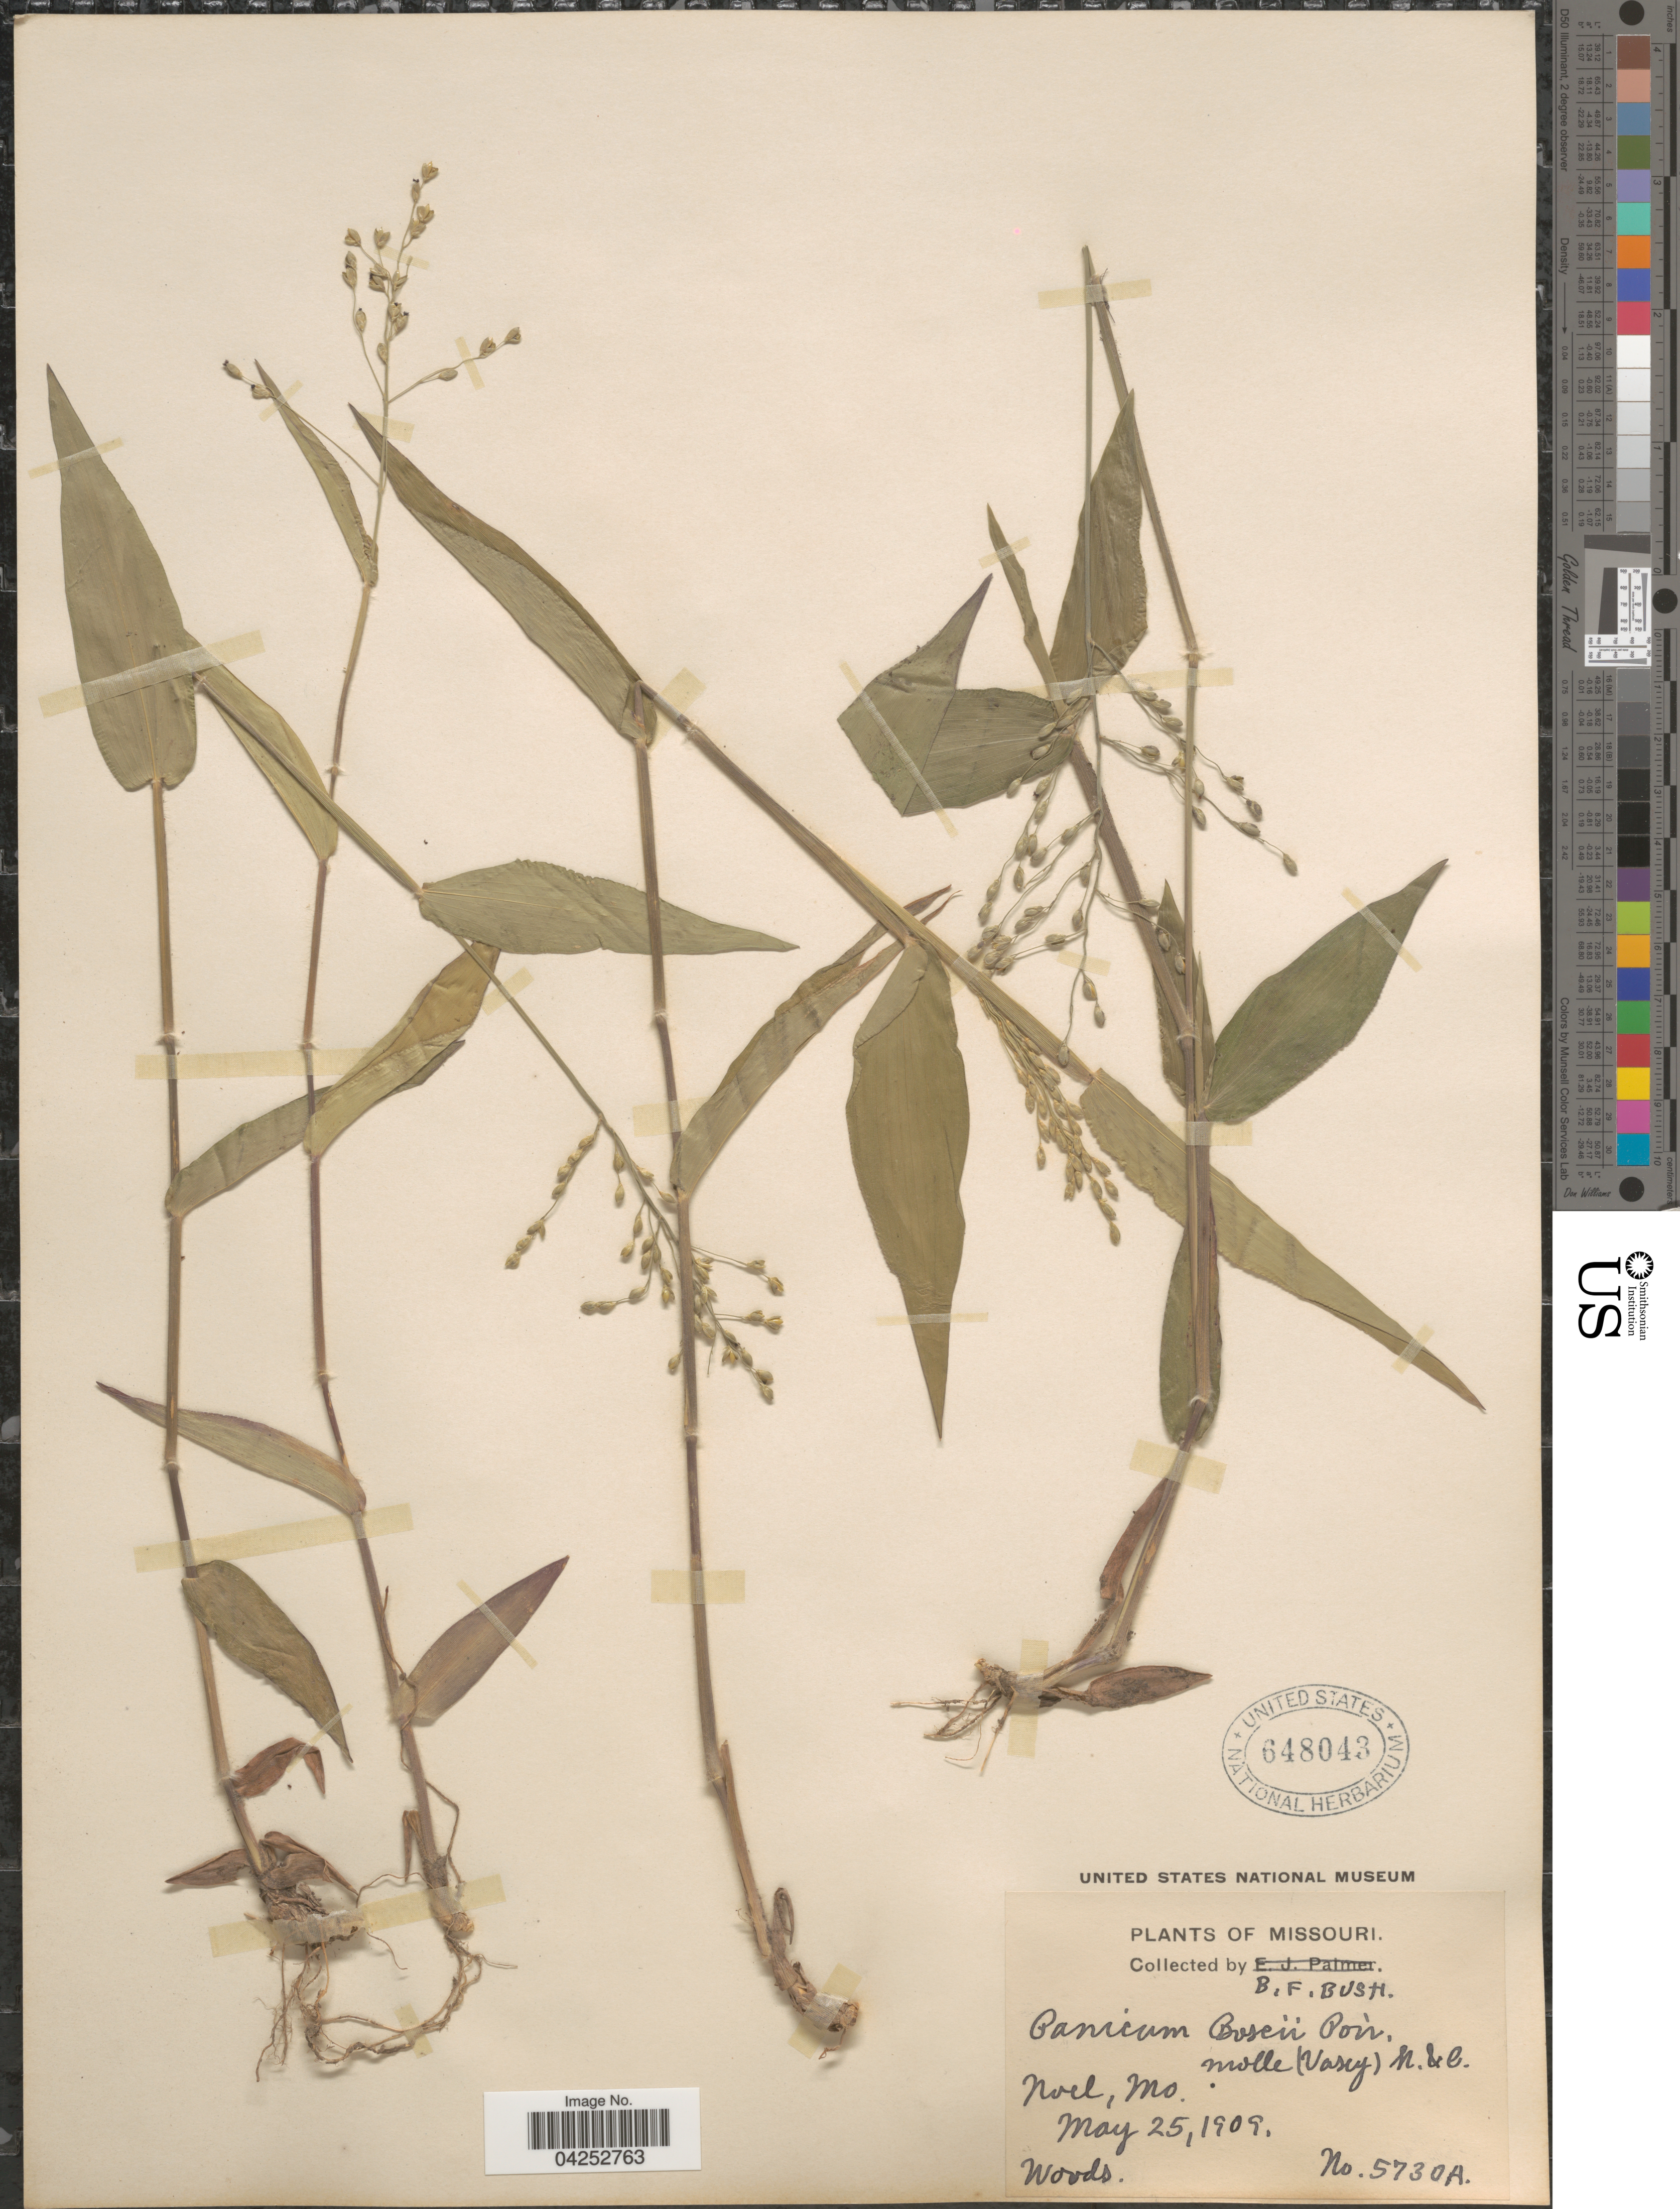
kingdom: Plantae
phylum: Tracheophyta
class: Liliopsida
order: Poales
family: Poaceae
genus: Dichanthelium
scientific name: Dichanthelium boscii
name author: (Poir.) Gould & C.A. Clark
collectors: B. F. Bush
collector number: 5730A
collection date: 1909-05-25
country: United States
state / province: Missouri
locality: Noel.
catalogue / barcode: US 648043